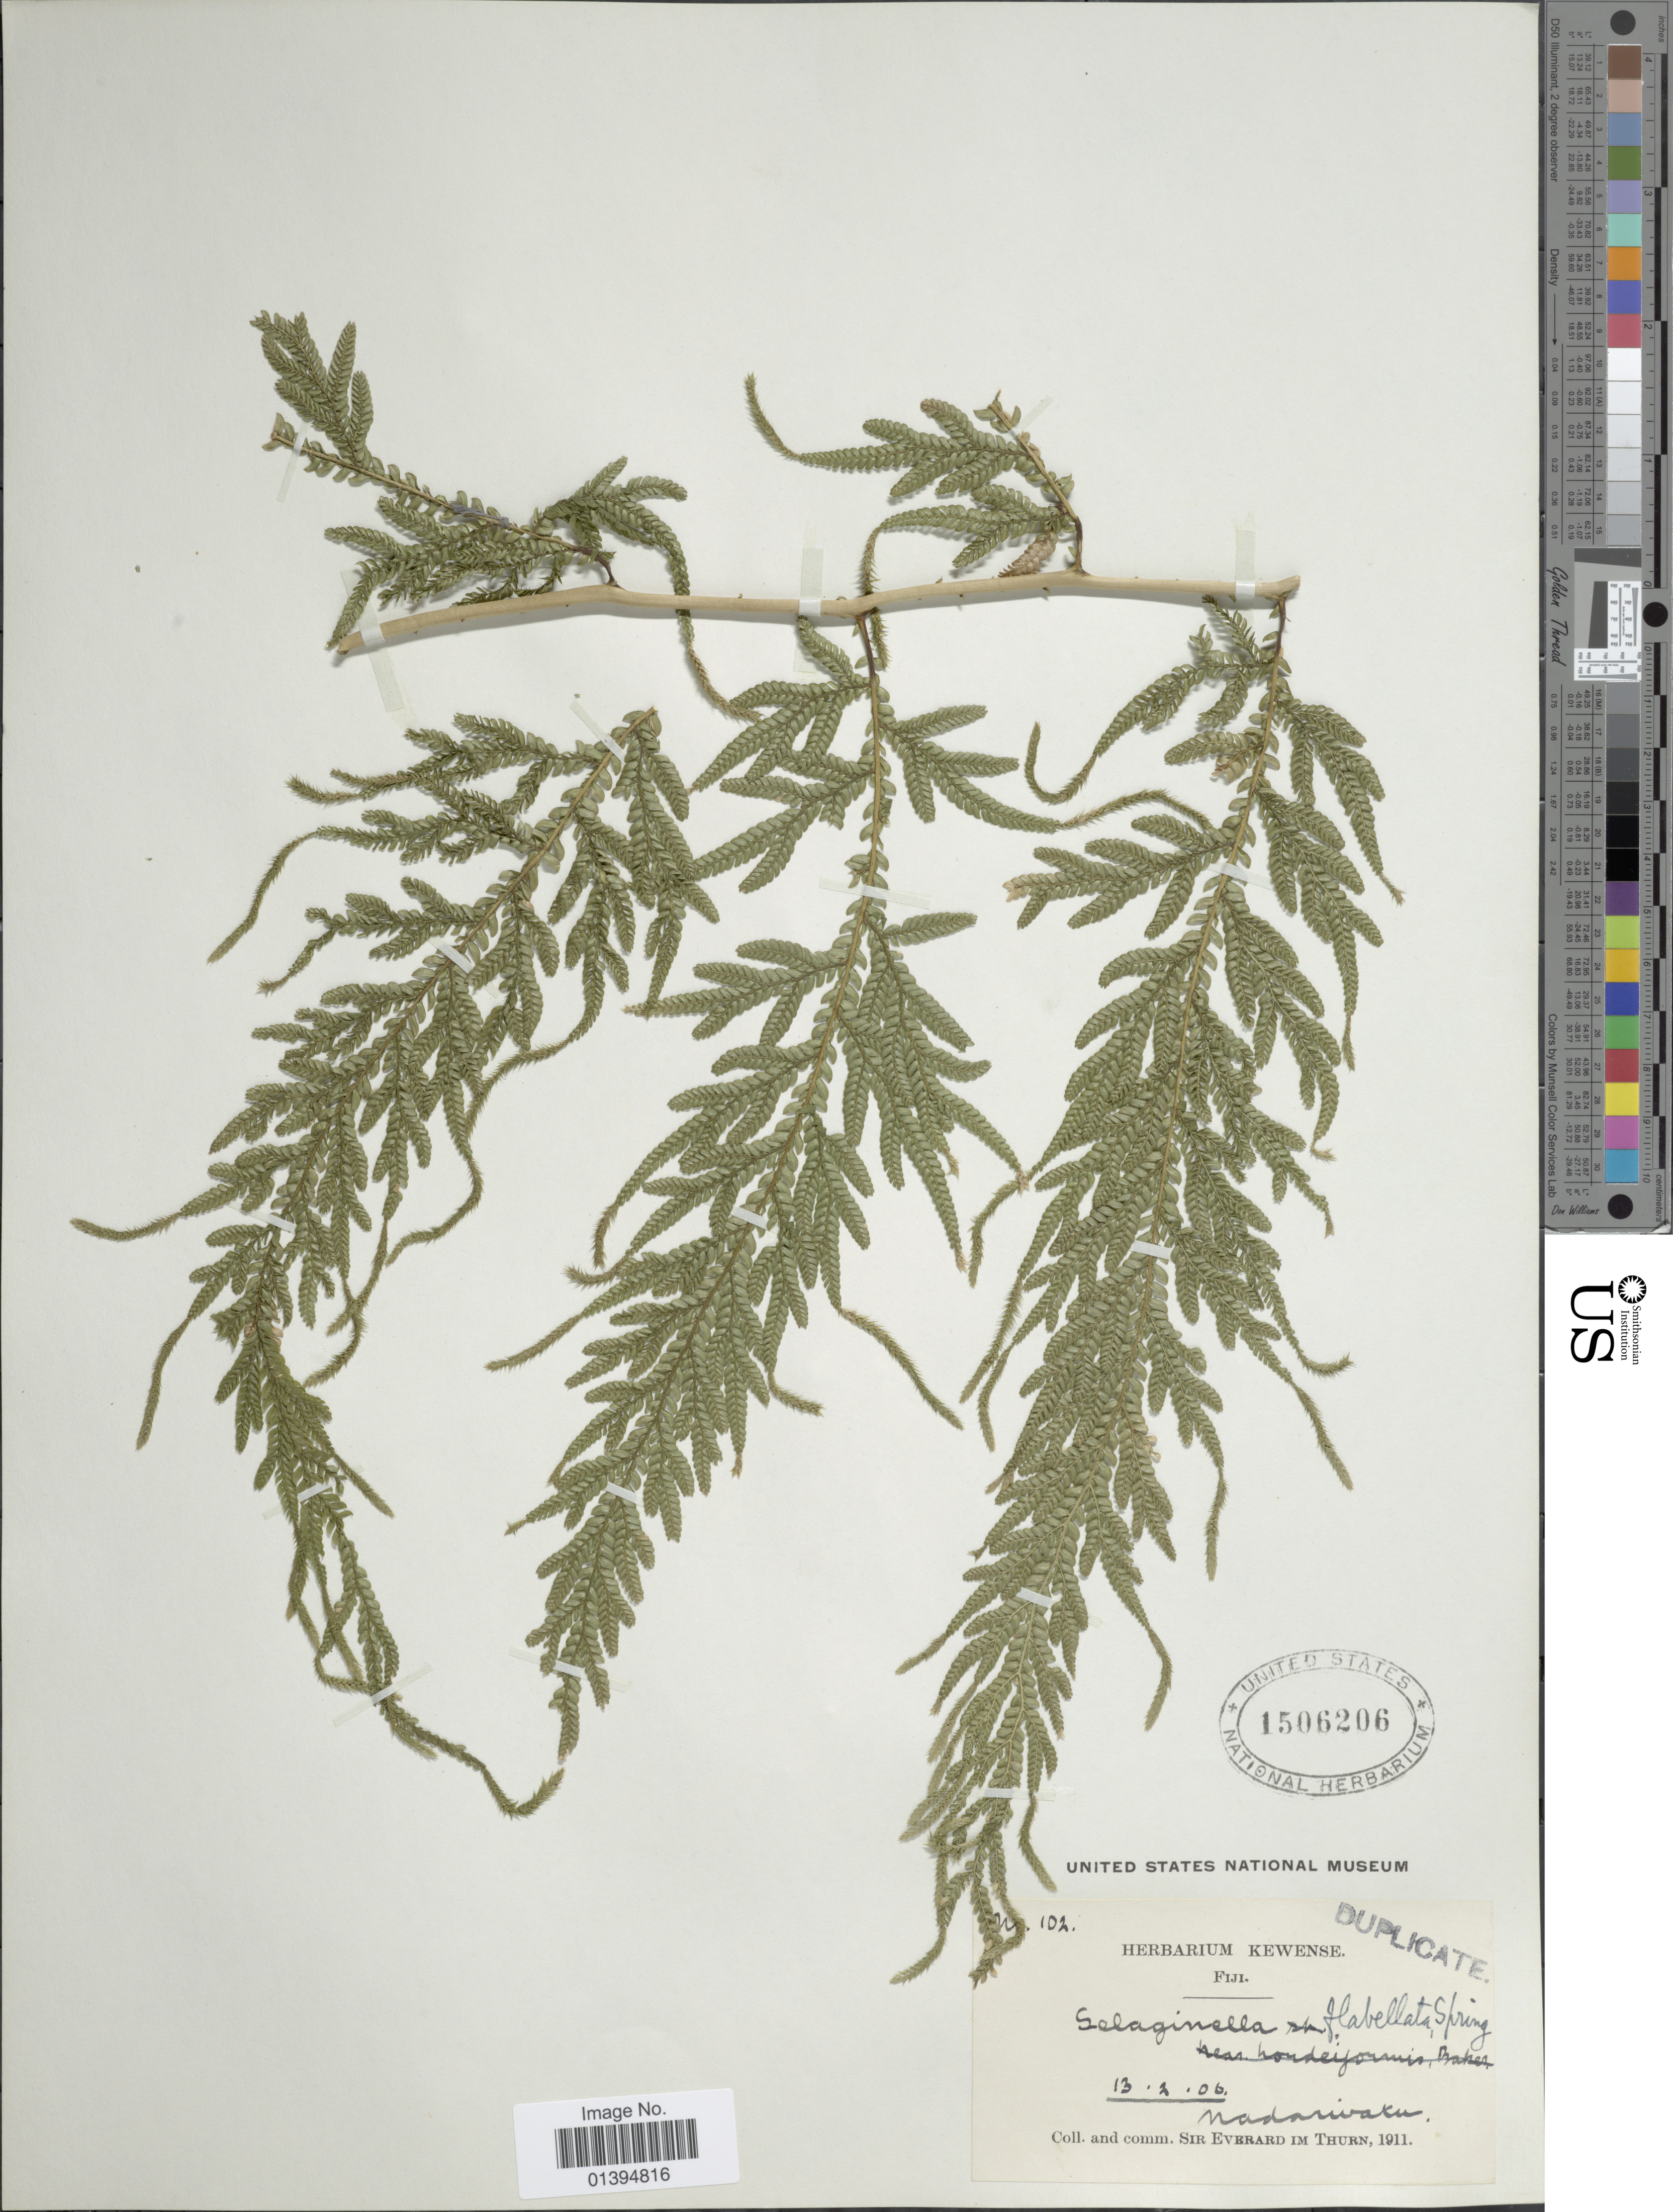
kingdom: Plantae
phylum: Tracheophyta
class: Lycopodiopsida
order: Selaginellales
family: Selaginellaceae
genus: Selaginella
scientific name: Selaginella sp.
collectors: Everard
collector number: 102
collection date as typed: Transcribed d/m/y: 13/2/6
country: Fiji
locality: Thurn, Nadariwatu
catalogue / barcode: US 1506206